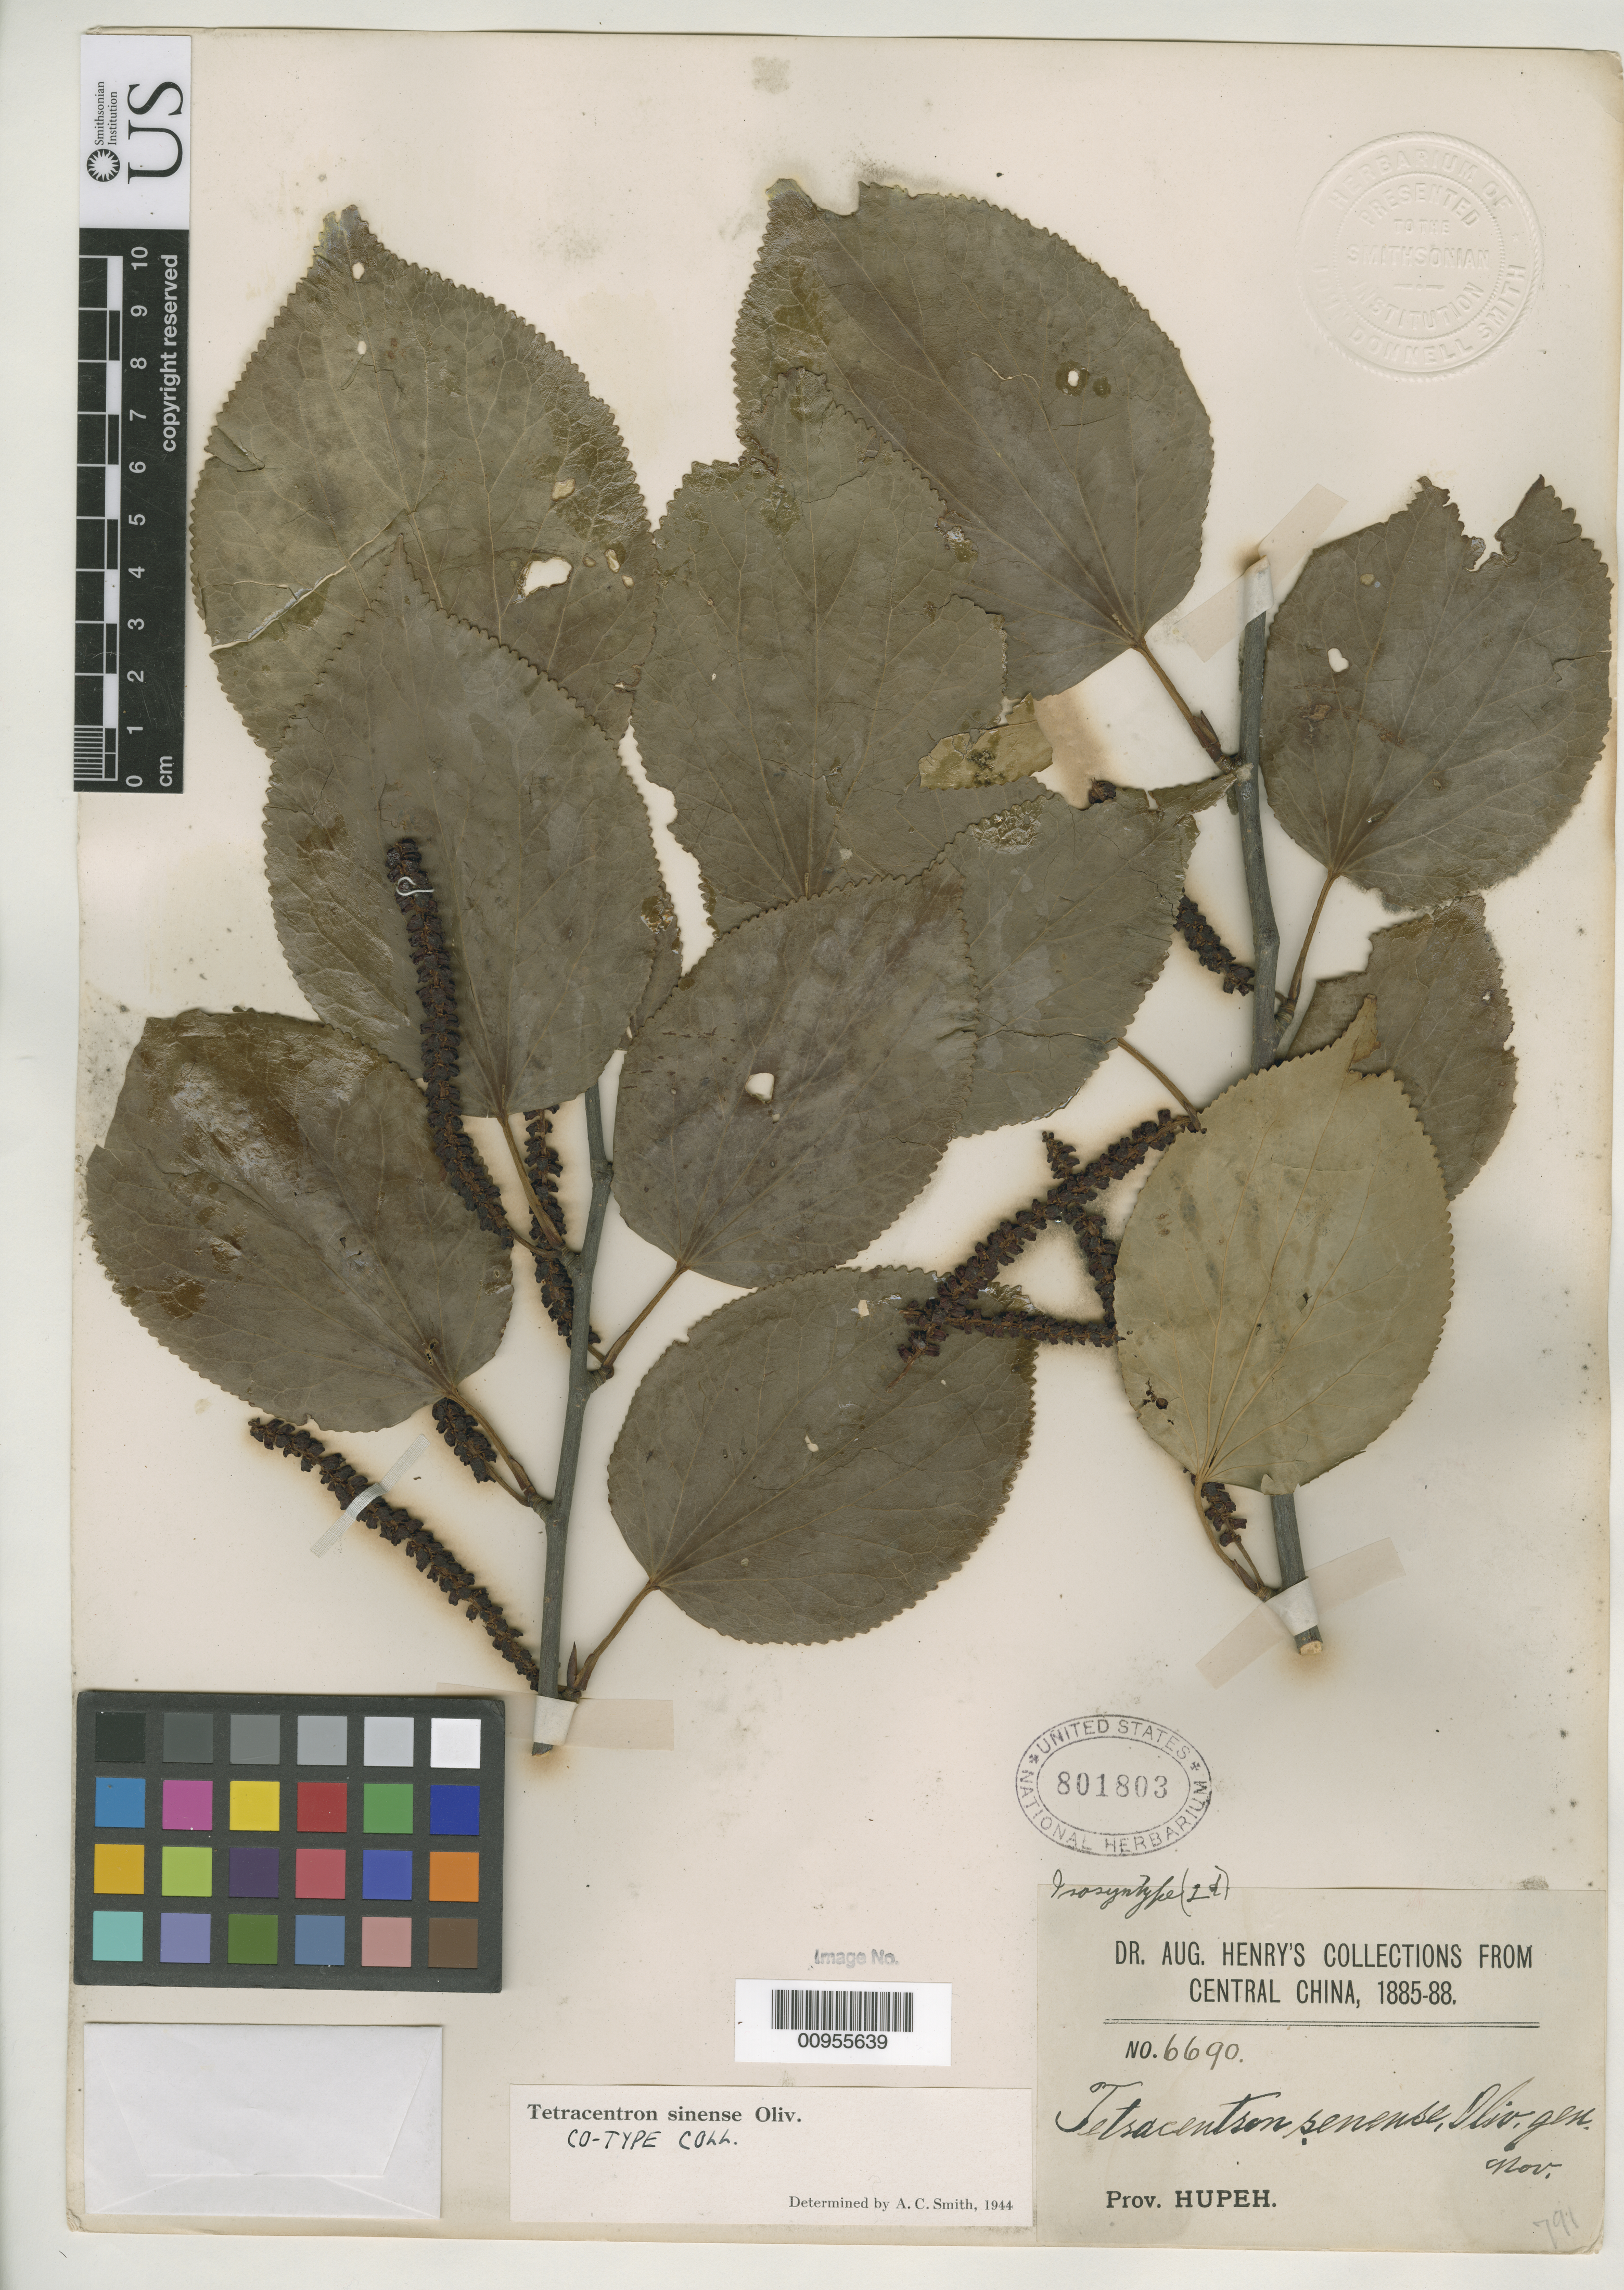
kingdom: Plantae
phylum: Tracheophyta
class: Magnoliopsida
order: Trochodendrales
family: Trochodendraceae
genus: Tetracentron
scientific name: Tetracentron sinense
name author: Oliv.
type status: Isosyntype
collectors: A. Henry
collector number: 6690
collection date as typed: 1885 to 1888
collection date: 1885/1888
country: China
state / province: Hubei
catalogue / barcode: US 801803